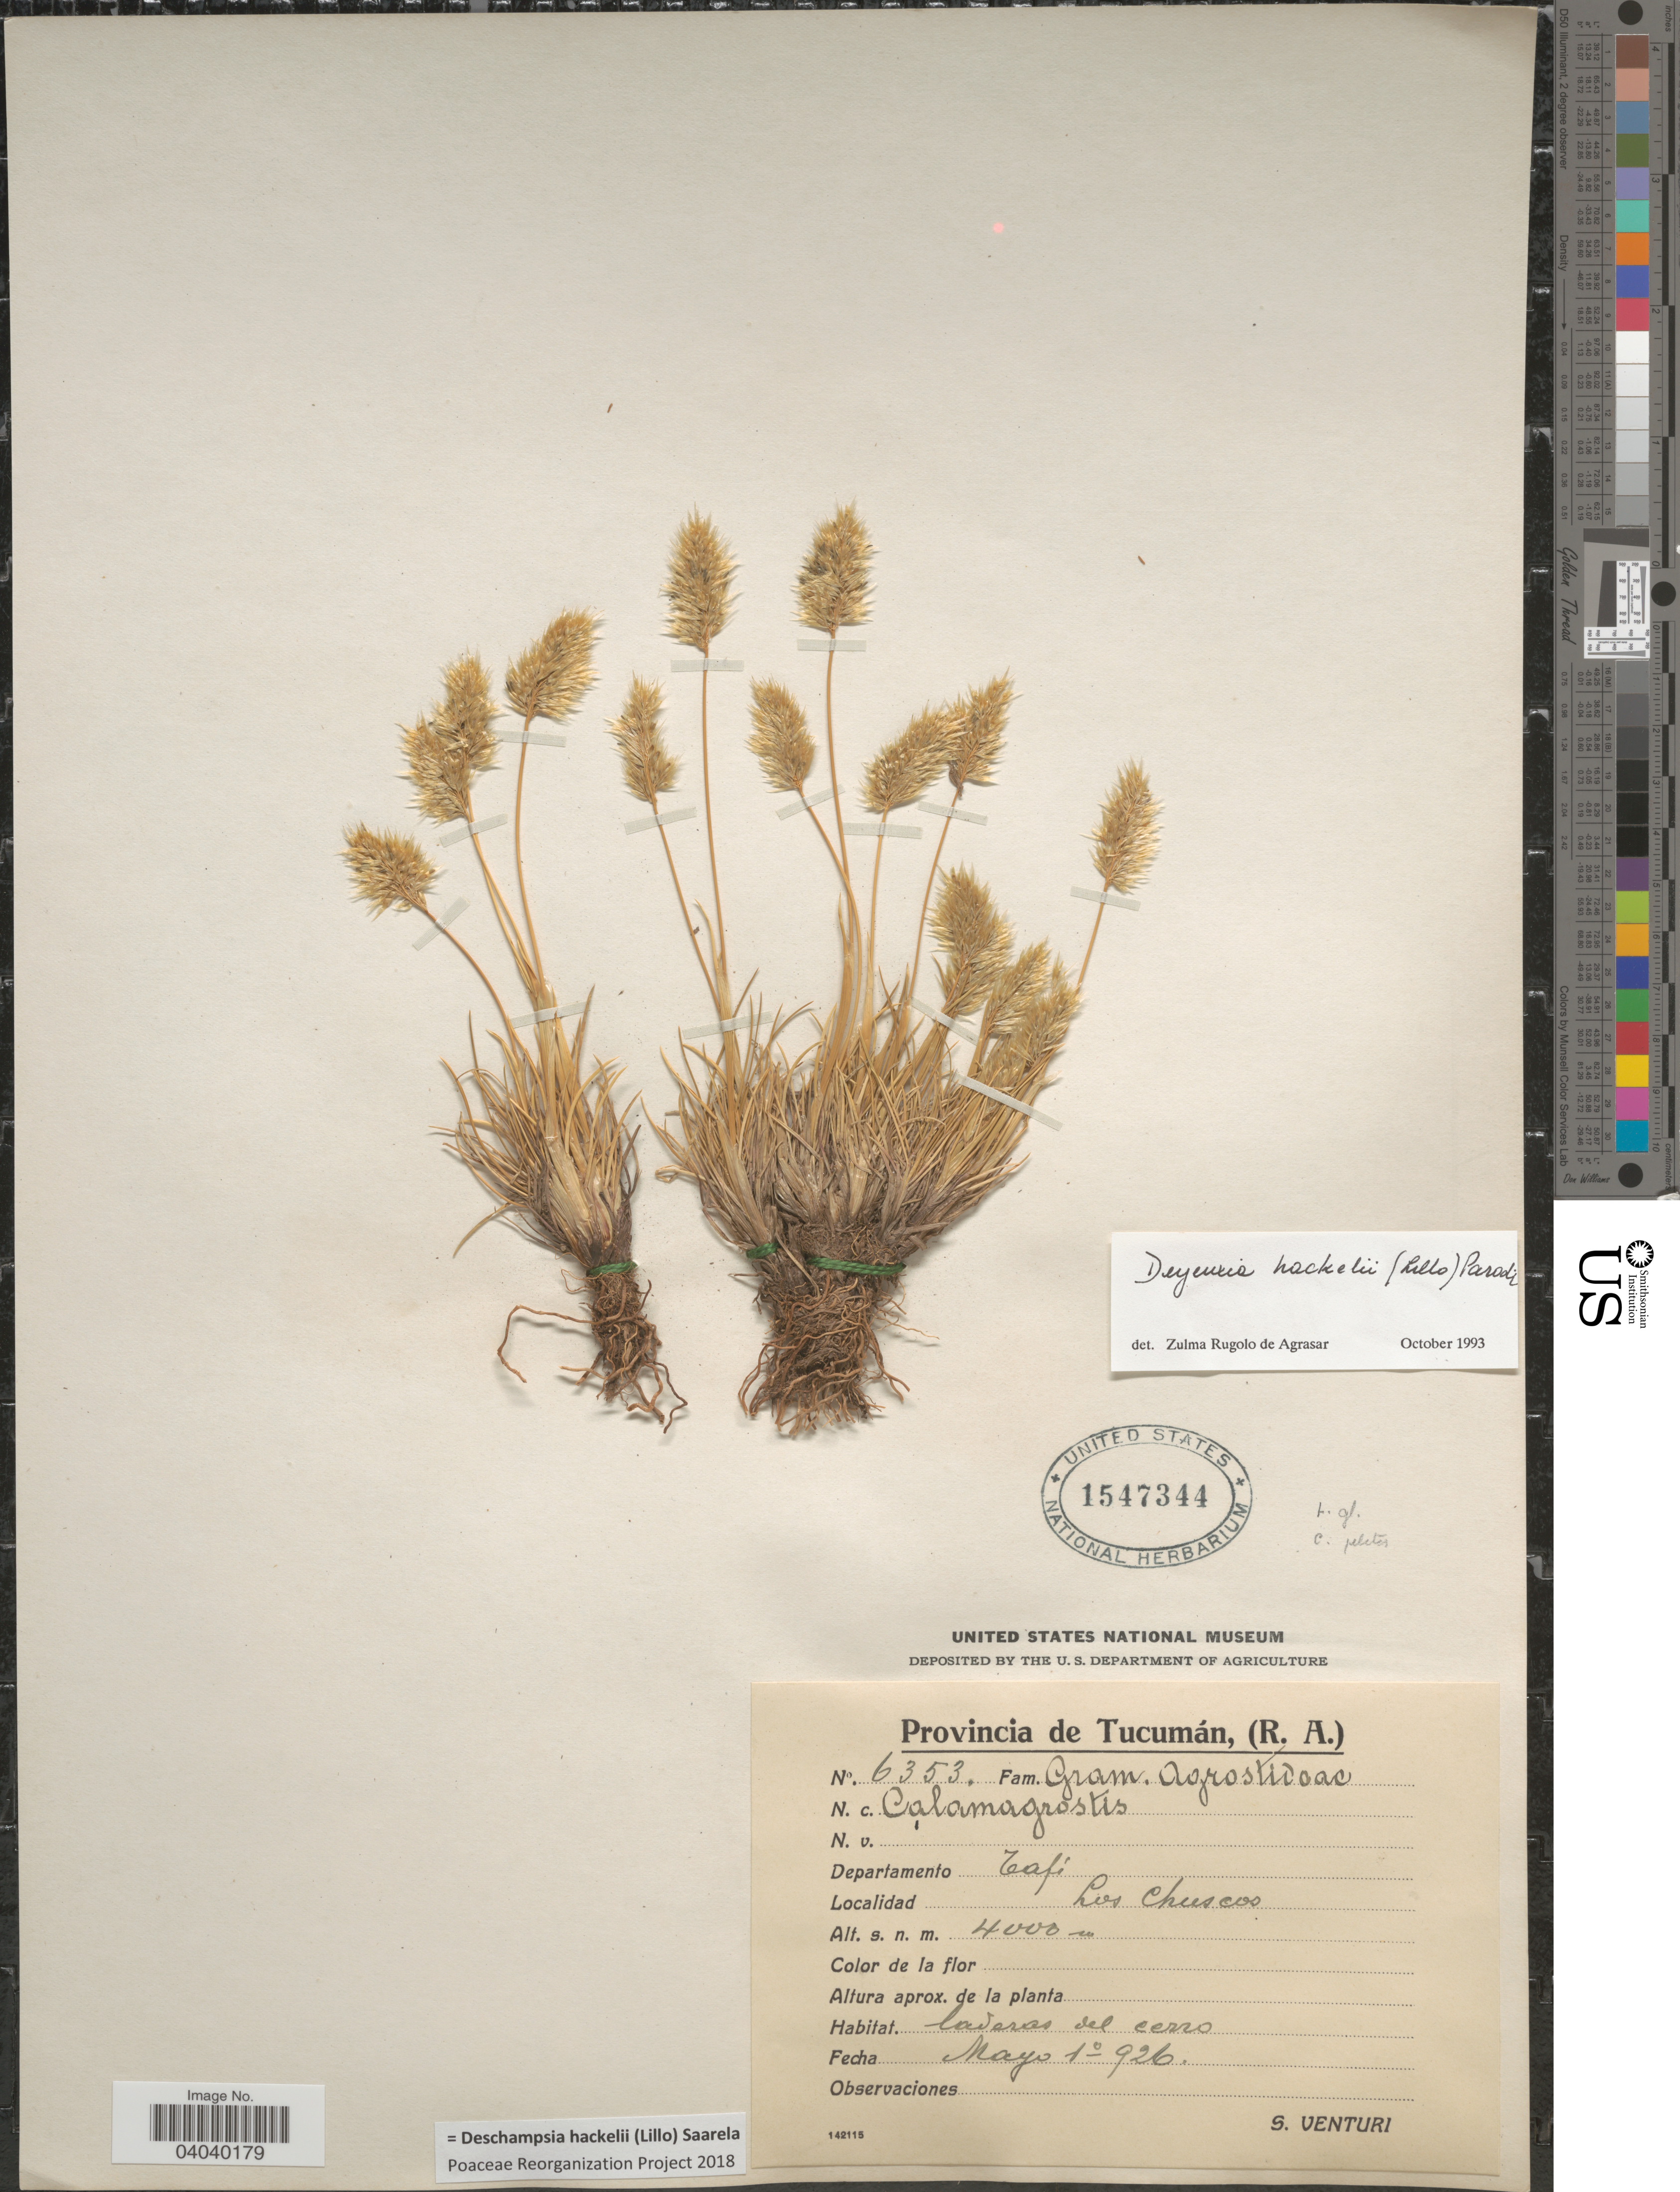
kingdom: Plantae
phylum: Tracheophyta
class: Liliopsida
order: Poales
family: Poaceae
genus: Deschampsia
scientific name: Deschampsia hackelii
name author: (Lillo) Saarela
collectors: S. Venturi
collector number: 6353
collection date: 1926-05-01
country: Argentina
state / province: Tucuman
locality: Departamento Tafí. Los Chuscos.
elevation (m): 4000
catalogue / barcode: US 1547344